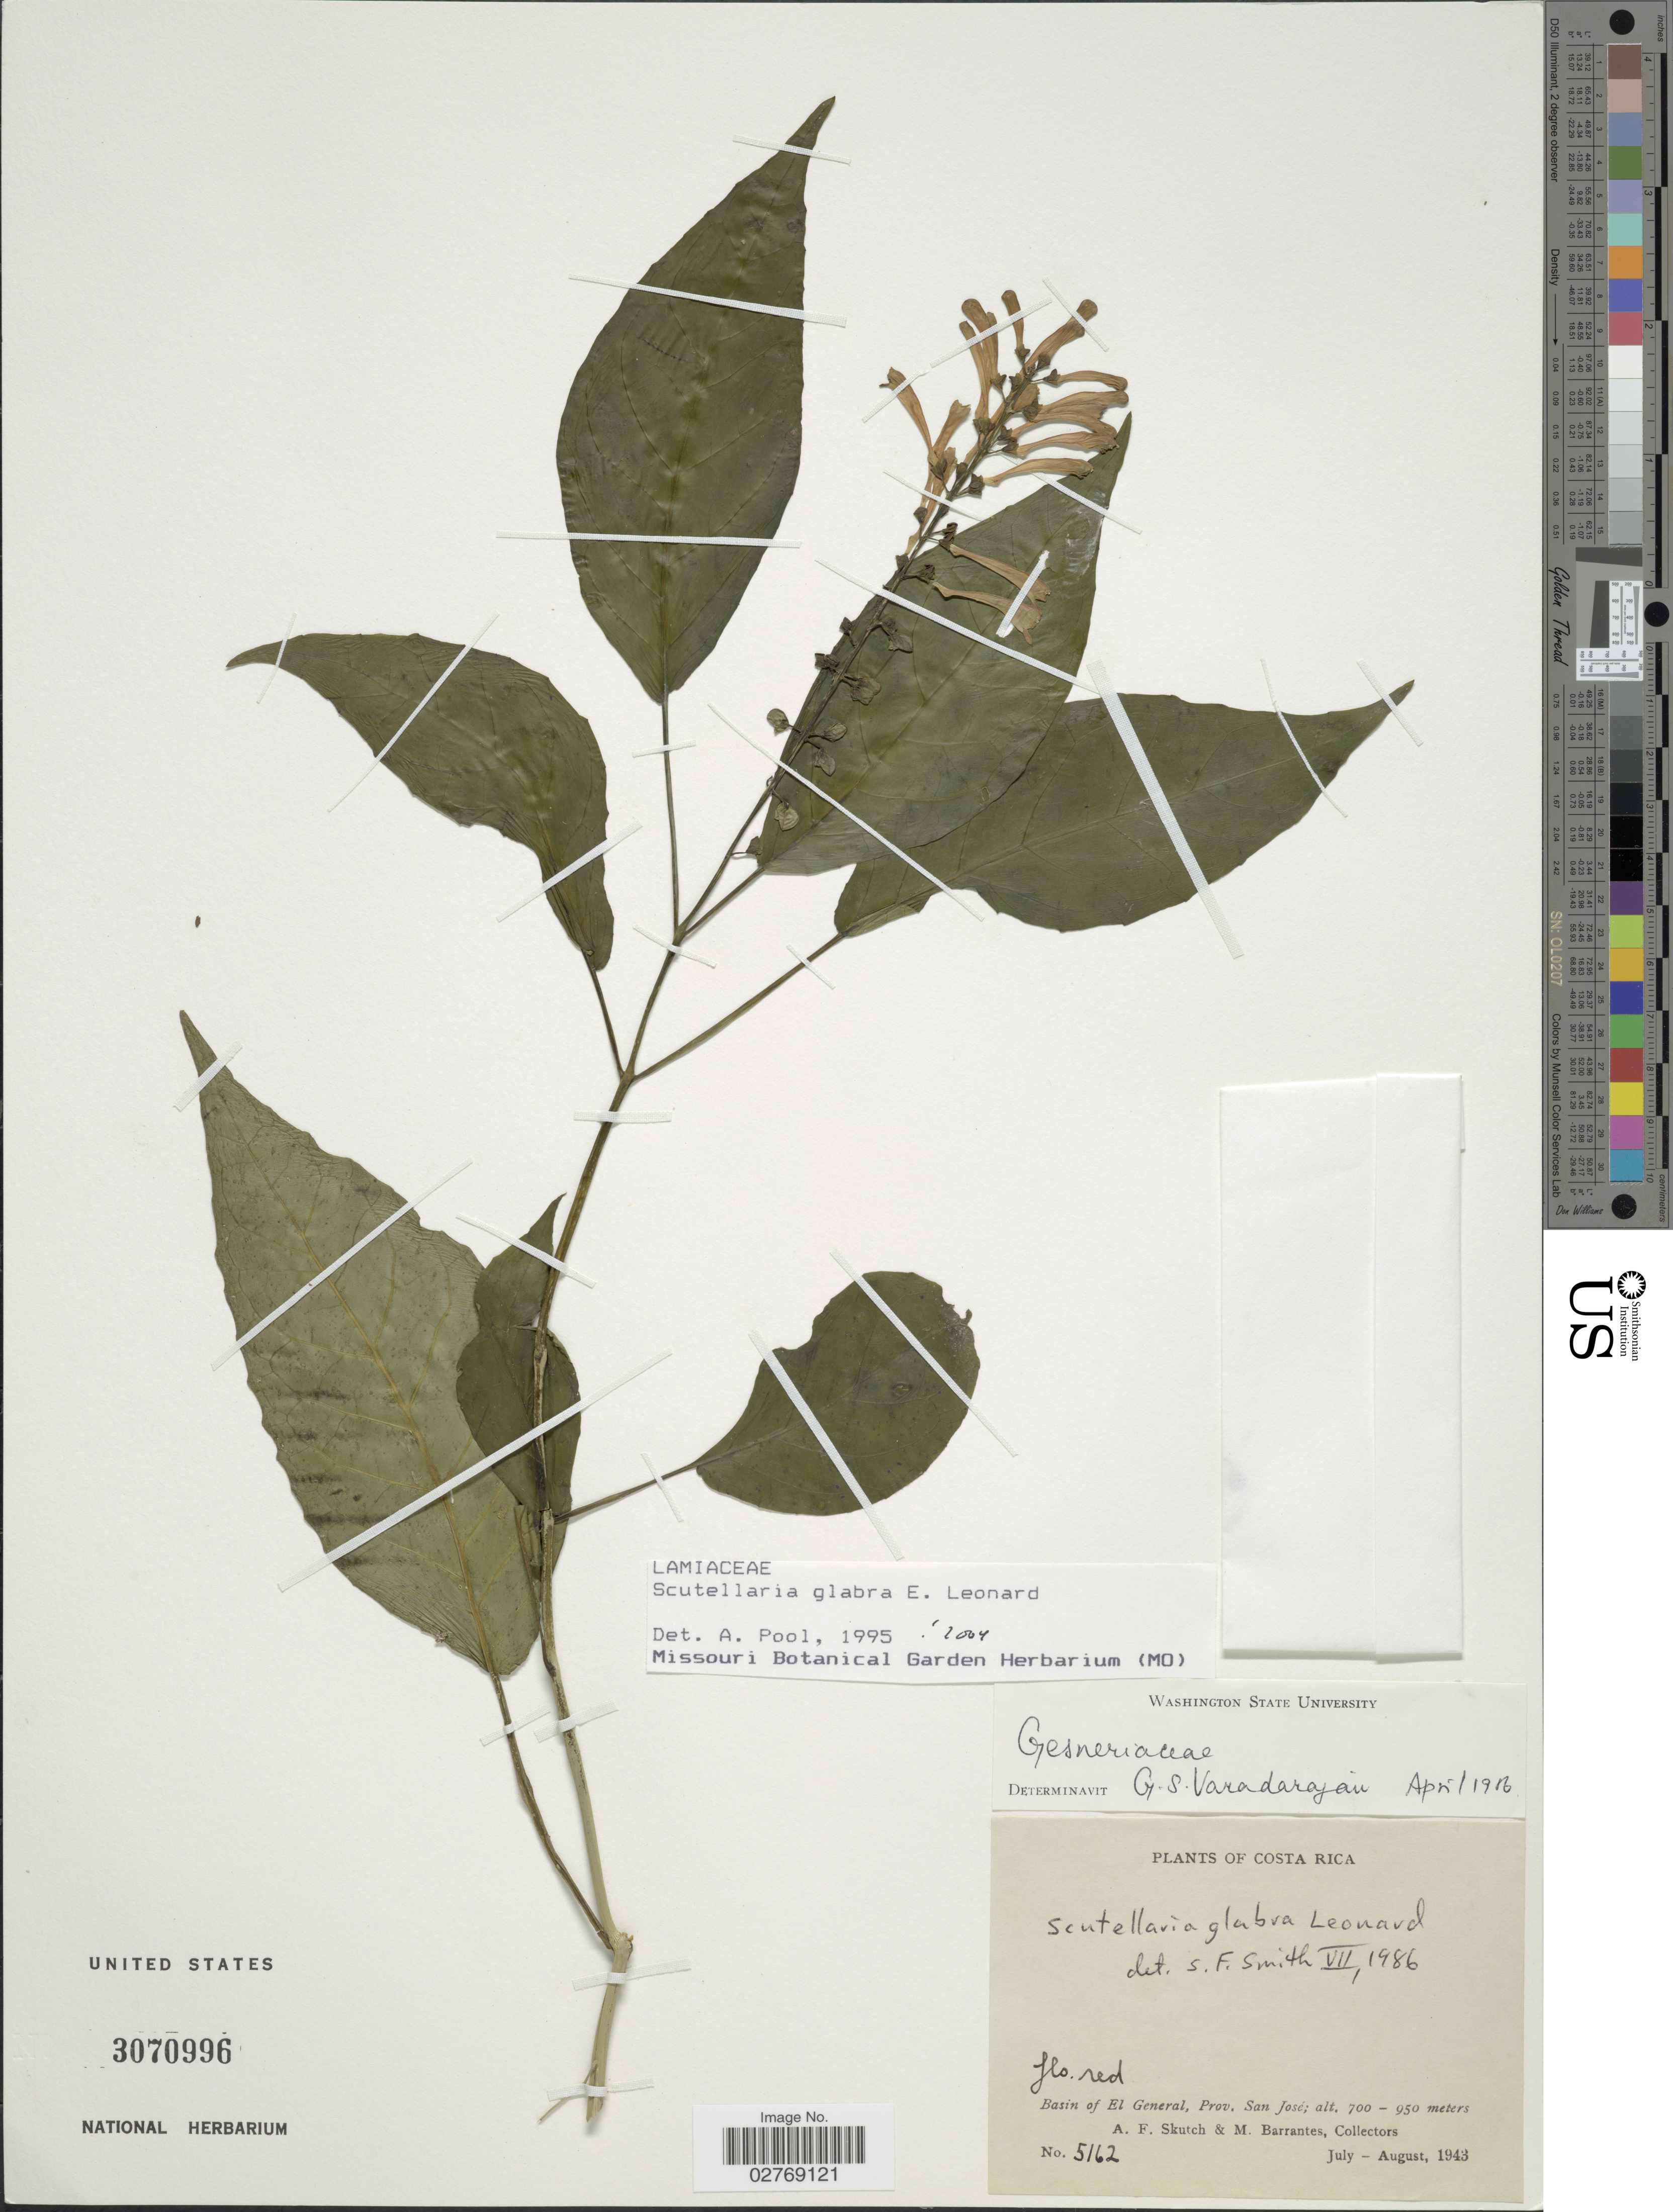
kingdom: Plantae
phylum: Tracheophyta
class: Magnoliopsida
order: Lamiales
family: Lamiaceae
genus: Scutellaria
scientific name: Scutellaria glabra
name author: Leonard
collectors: A. F. Skutch & M. Barrantes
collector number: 5162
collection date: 1943-07/1943-08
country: Costa Rica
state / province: San José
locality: Basin of El General.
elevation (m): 700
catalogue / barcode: US 3070996